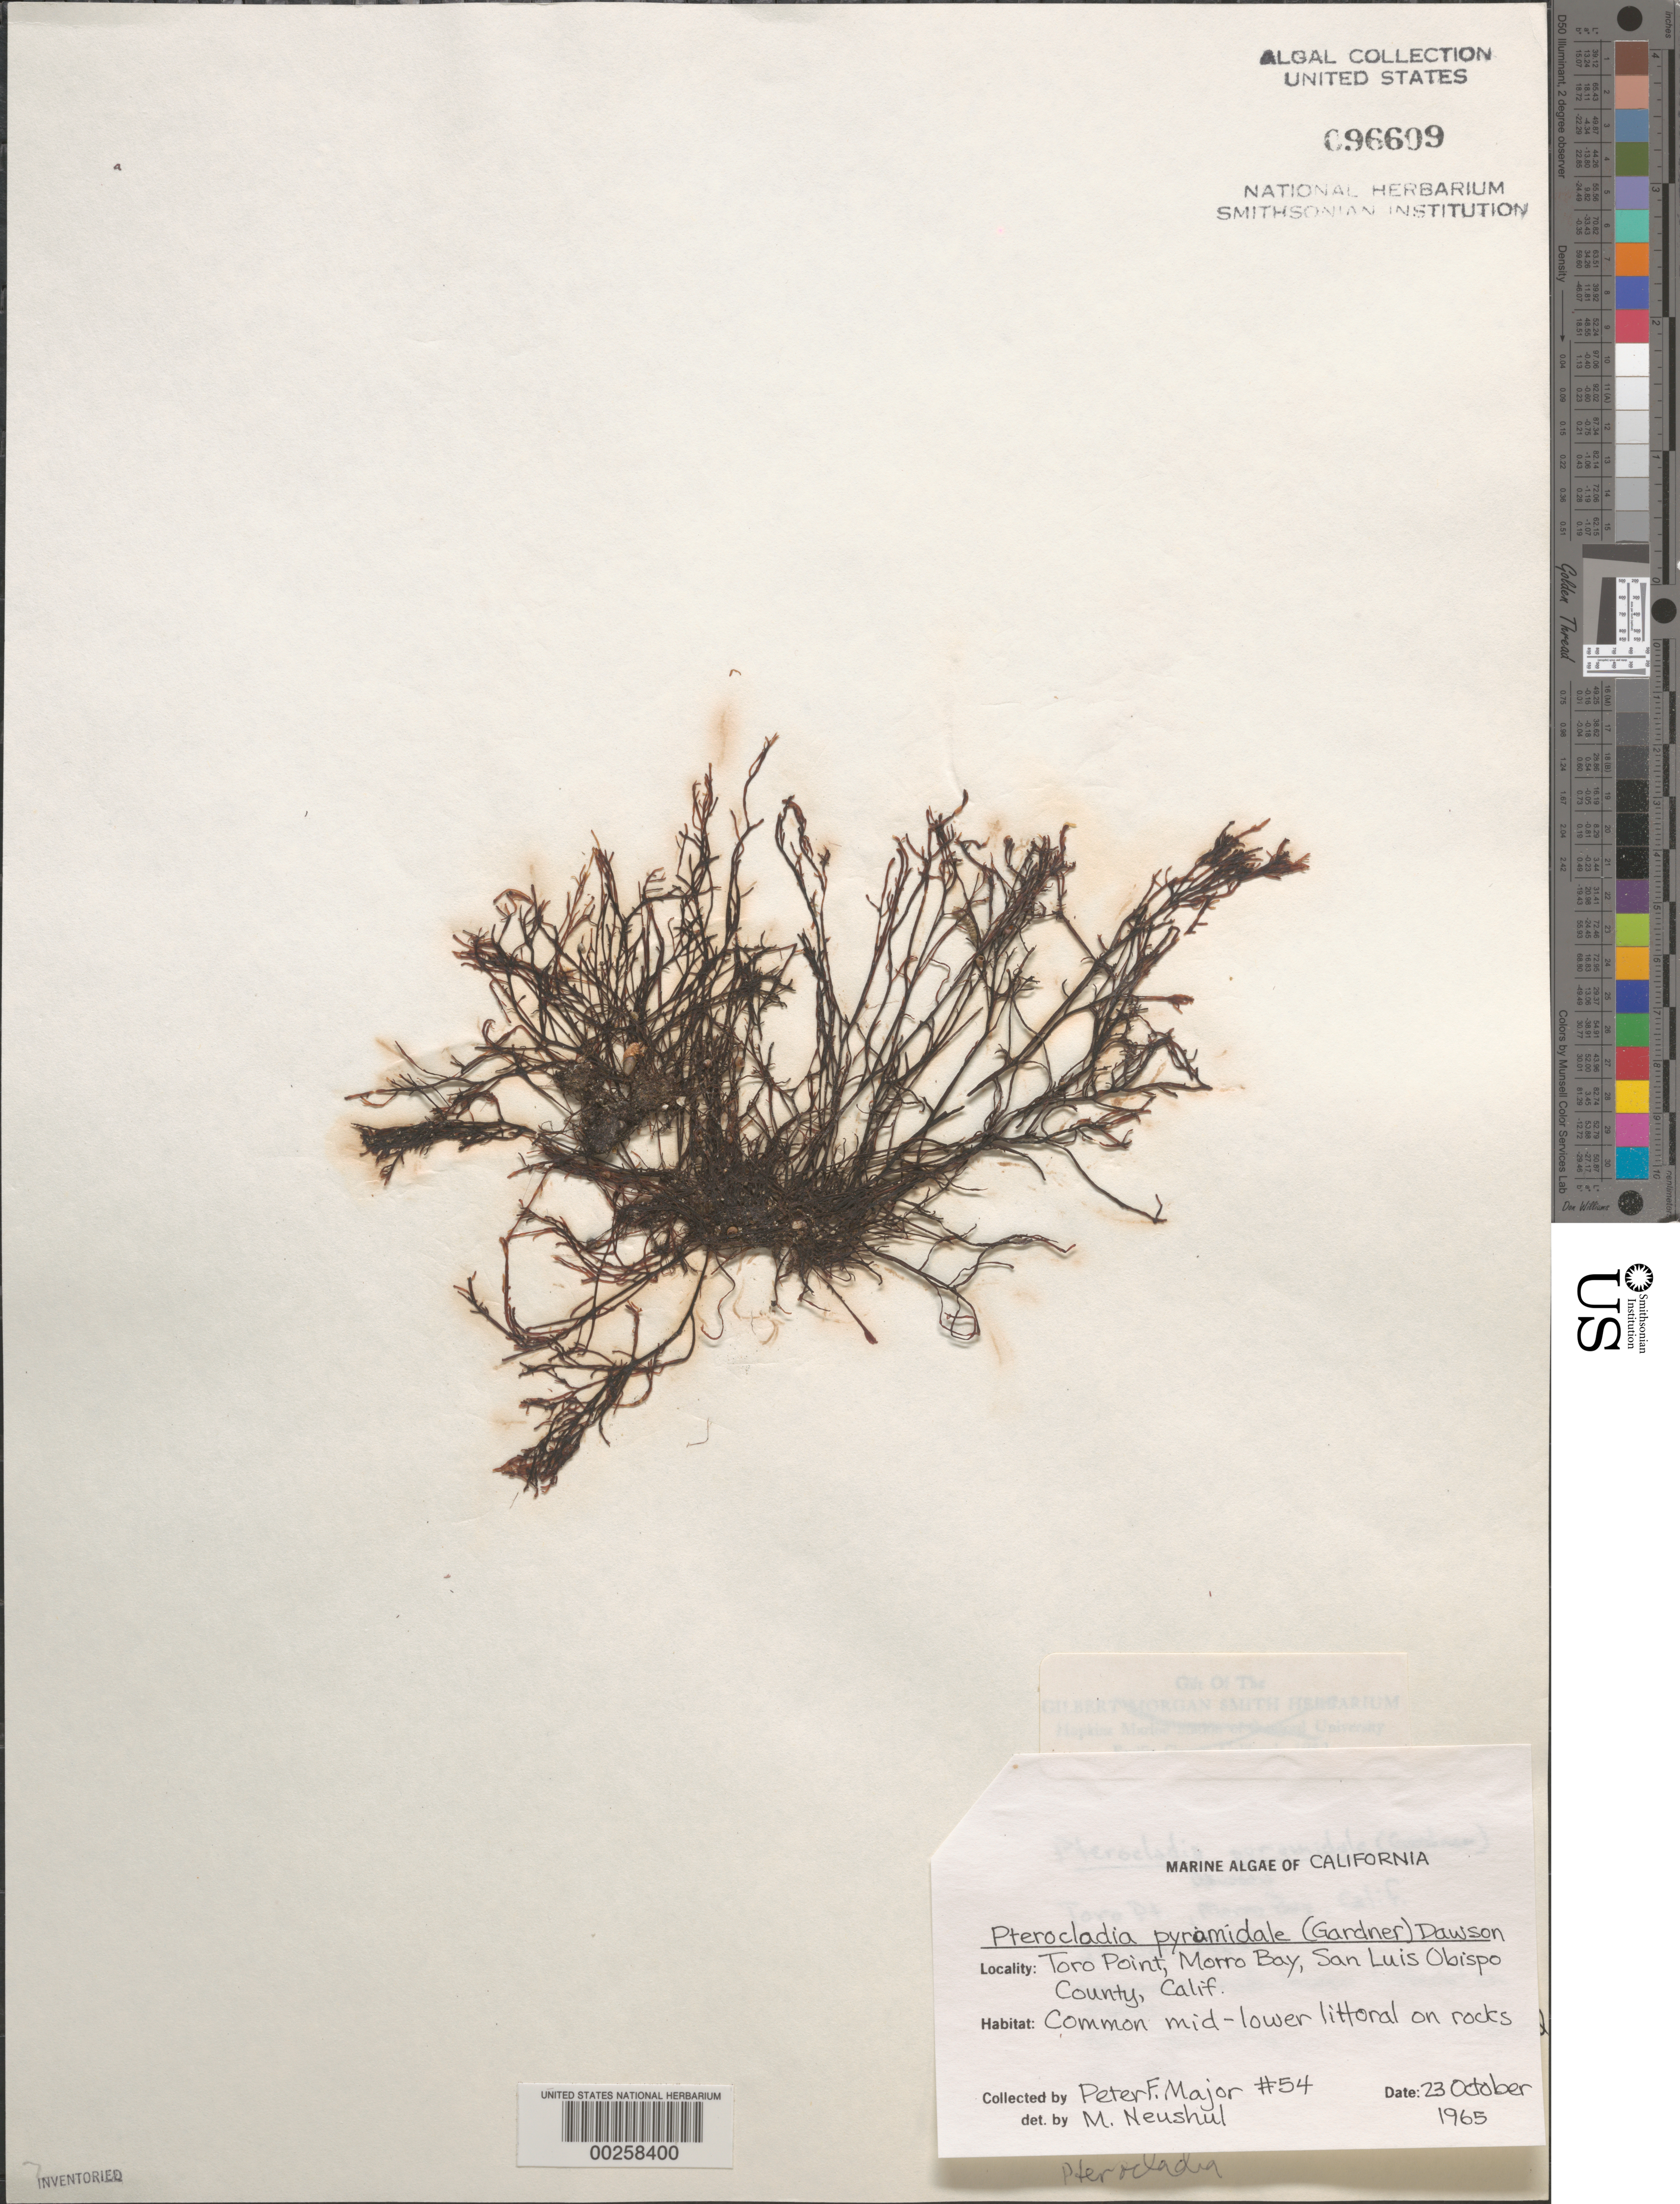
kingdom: Plantae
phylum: Rhodophyta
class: Florideophyceae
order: Gelidiales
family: Pterocladiaceae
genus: Pterocladiella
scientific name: Pterocladiella capillacea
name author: (S.G. Gmel.) Santelices & Hommers.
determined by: Algae name updating Project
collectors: P. Major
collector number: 54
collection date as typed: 23 Oct 1965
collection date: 1965-10-23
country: United States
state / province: California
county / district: San Luis Obispo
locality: Toro Point, Morro Bay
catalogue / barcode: US 96609